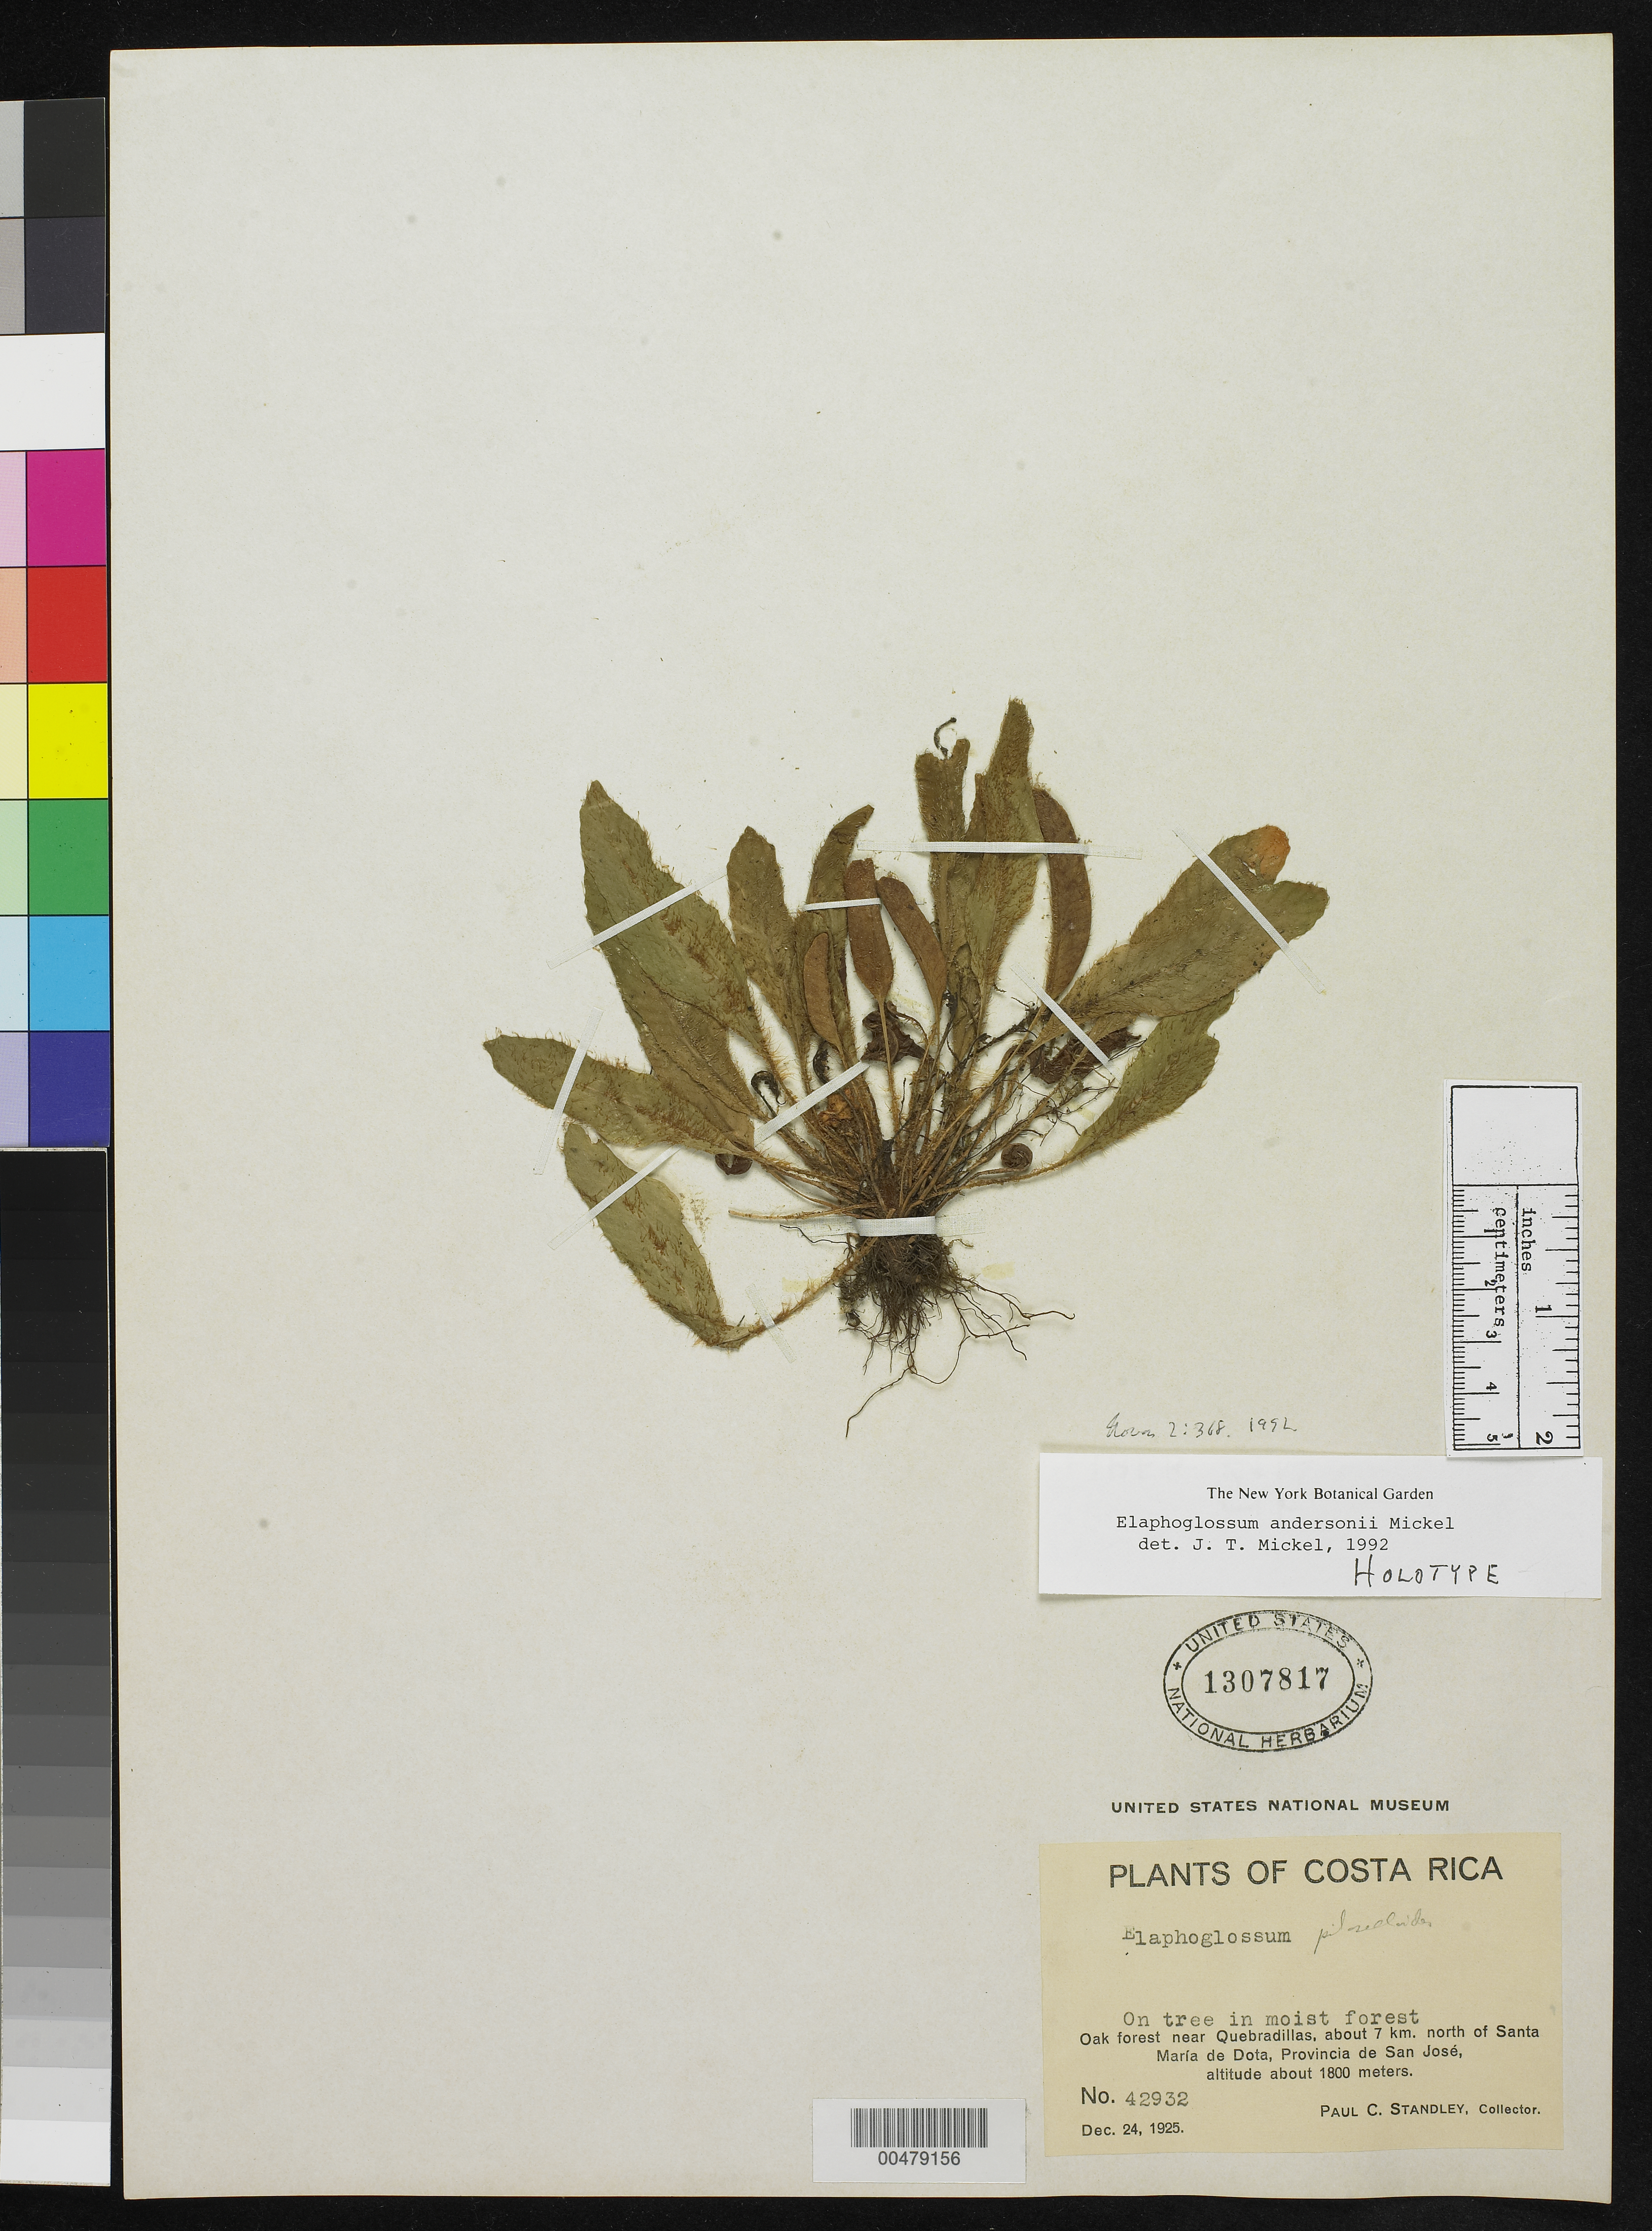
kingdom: Plantae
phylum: Tracheophyta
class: Polypodiopsida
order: Polypodiales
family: Dryopteridaceae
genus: Elaphoglossum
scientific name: Elaphoglossum andersonii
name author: Mickel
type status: Holotype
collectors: P. C. Standley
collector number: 42932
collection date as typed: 24 Dec 1925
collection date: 1925-12-24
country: Costa Rica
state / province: San José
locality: Near Quebradillas, ca. 7 km N of Santa Maria de Dota.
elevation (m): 1800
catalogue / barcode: US 1307817